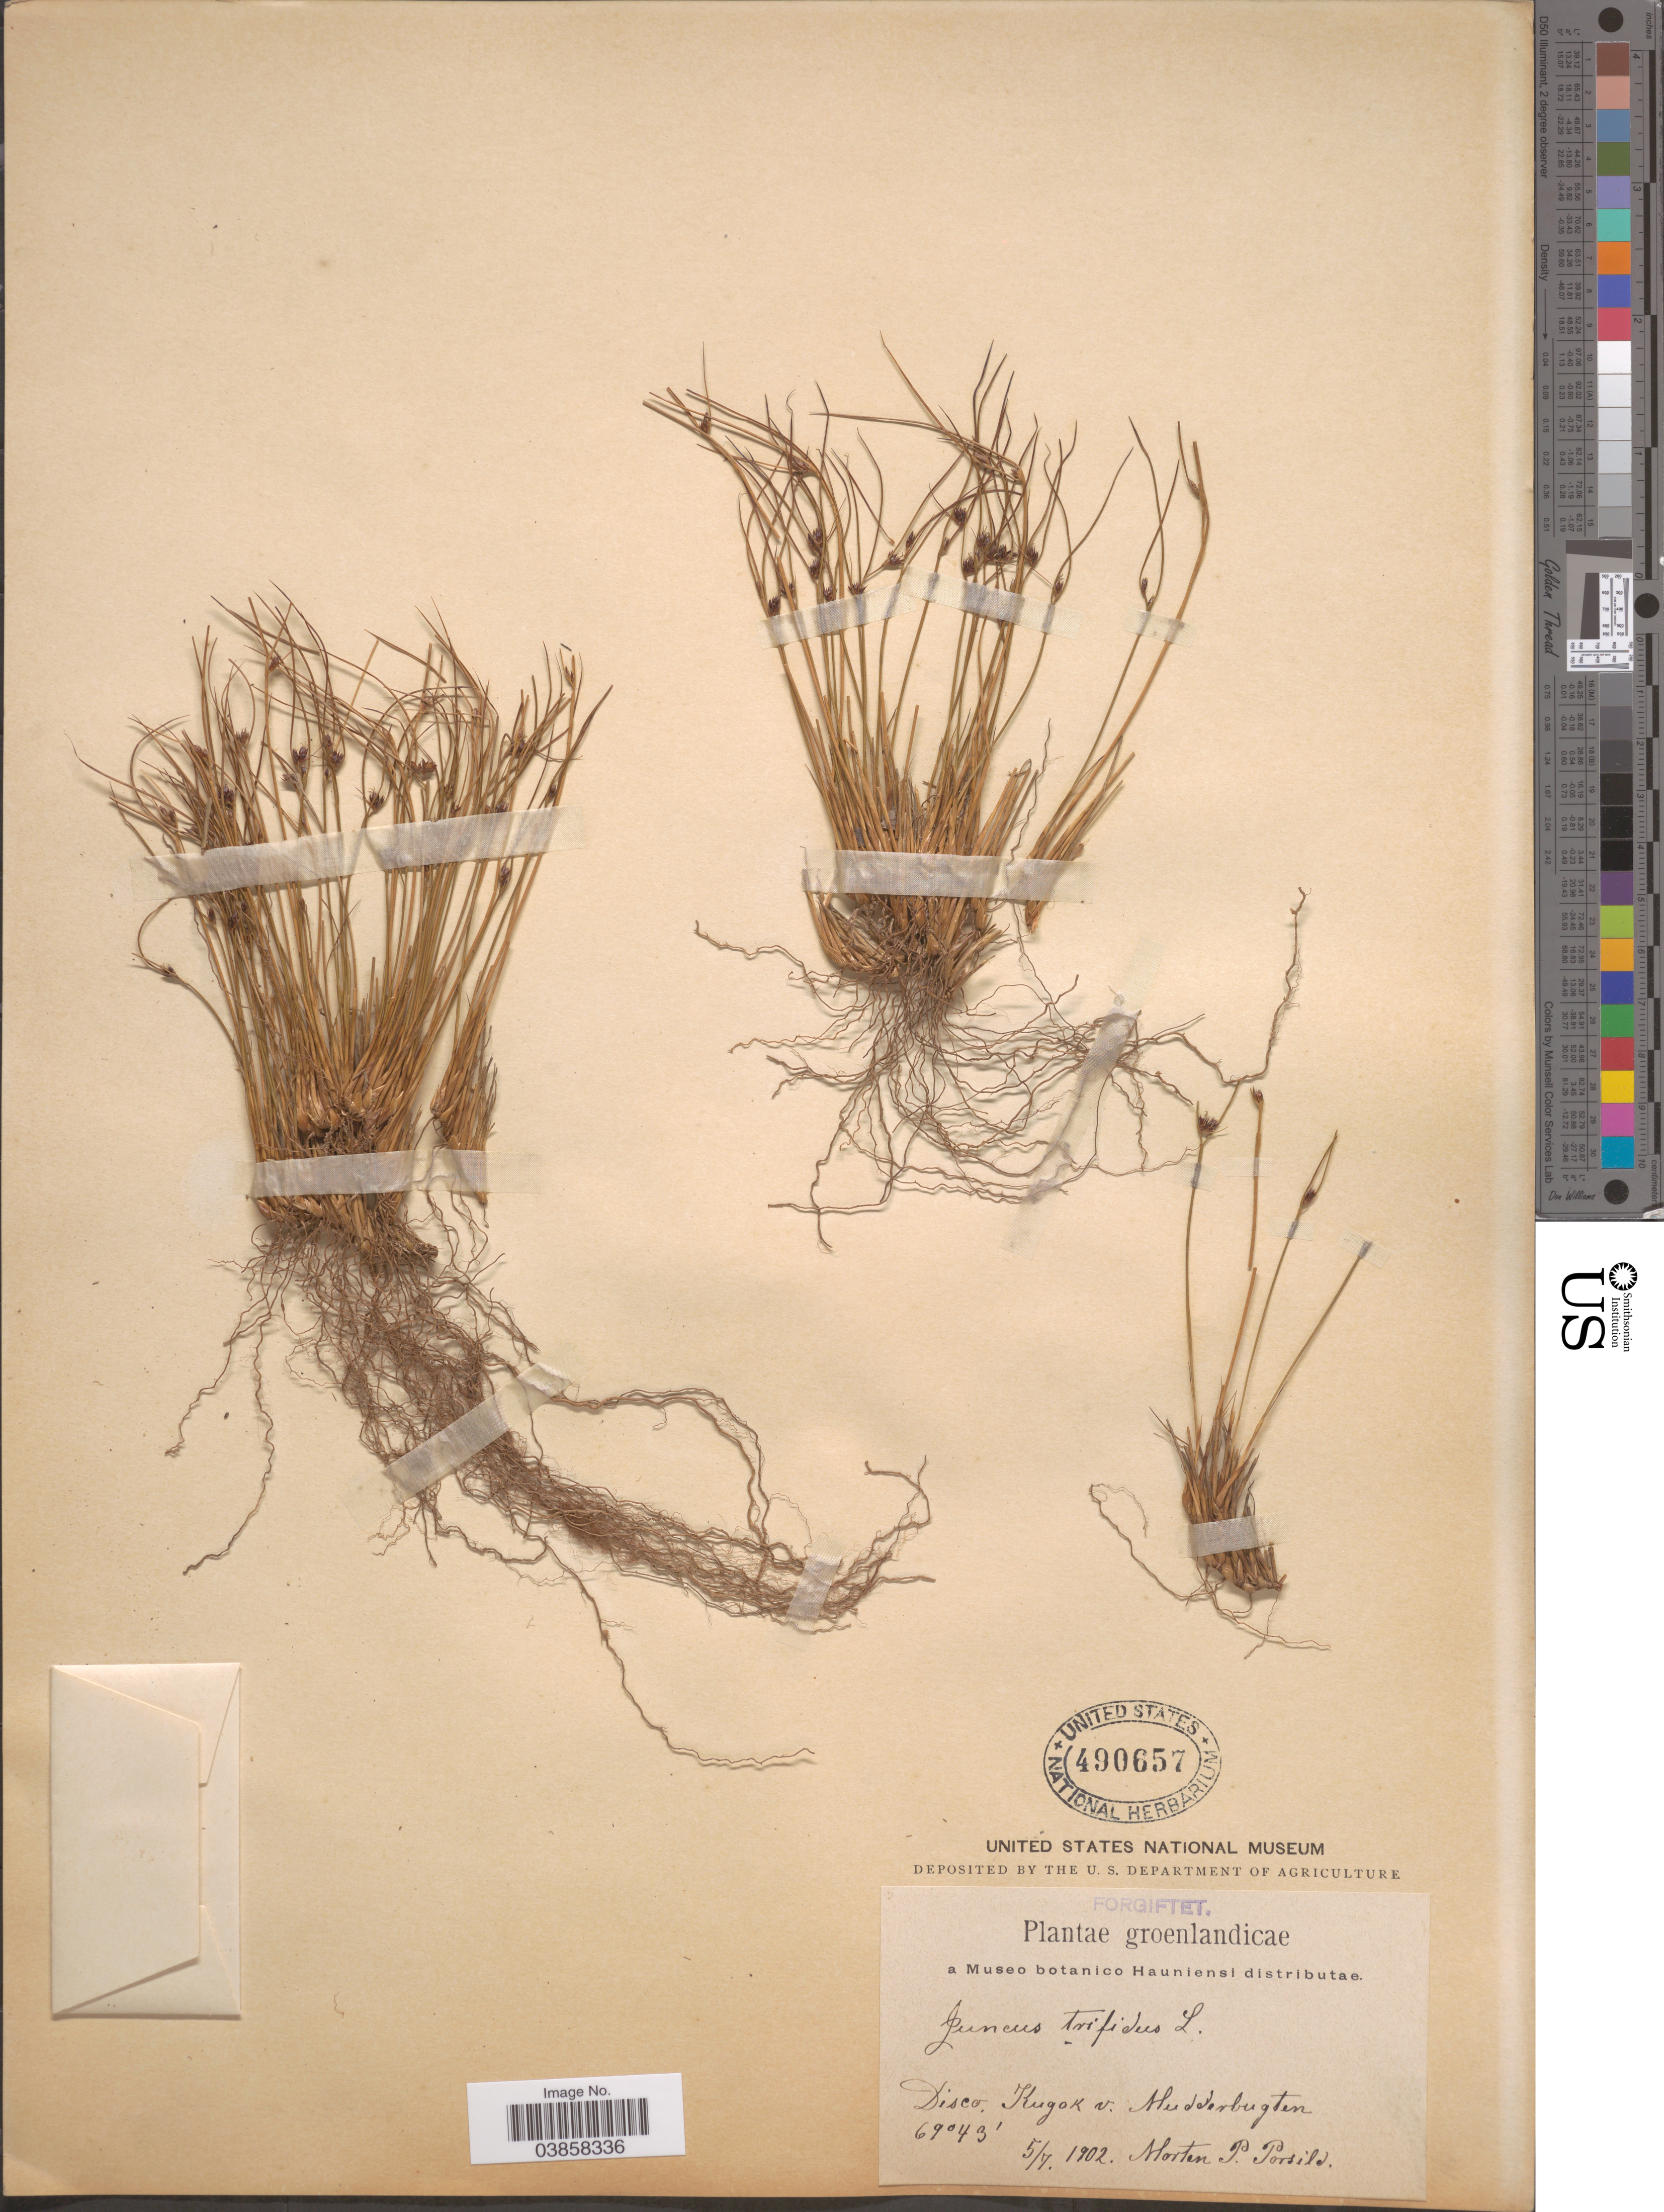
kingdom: Plantae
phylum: Tracheophyta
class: Liliopsida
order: Poales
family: Juncaceae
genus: Juncus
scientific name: Juncus trifidus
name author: L.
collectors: M. P. Porsild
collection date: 1902-07-05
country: Greenland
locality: Groenlandicae. Disco, Kugok v. Hudderbugten.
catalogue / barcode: US 490657